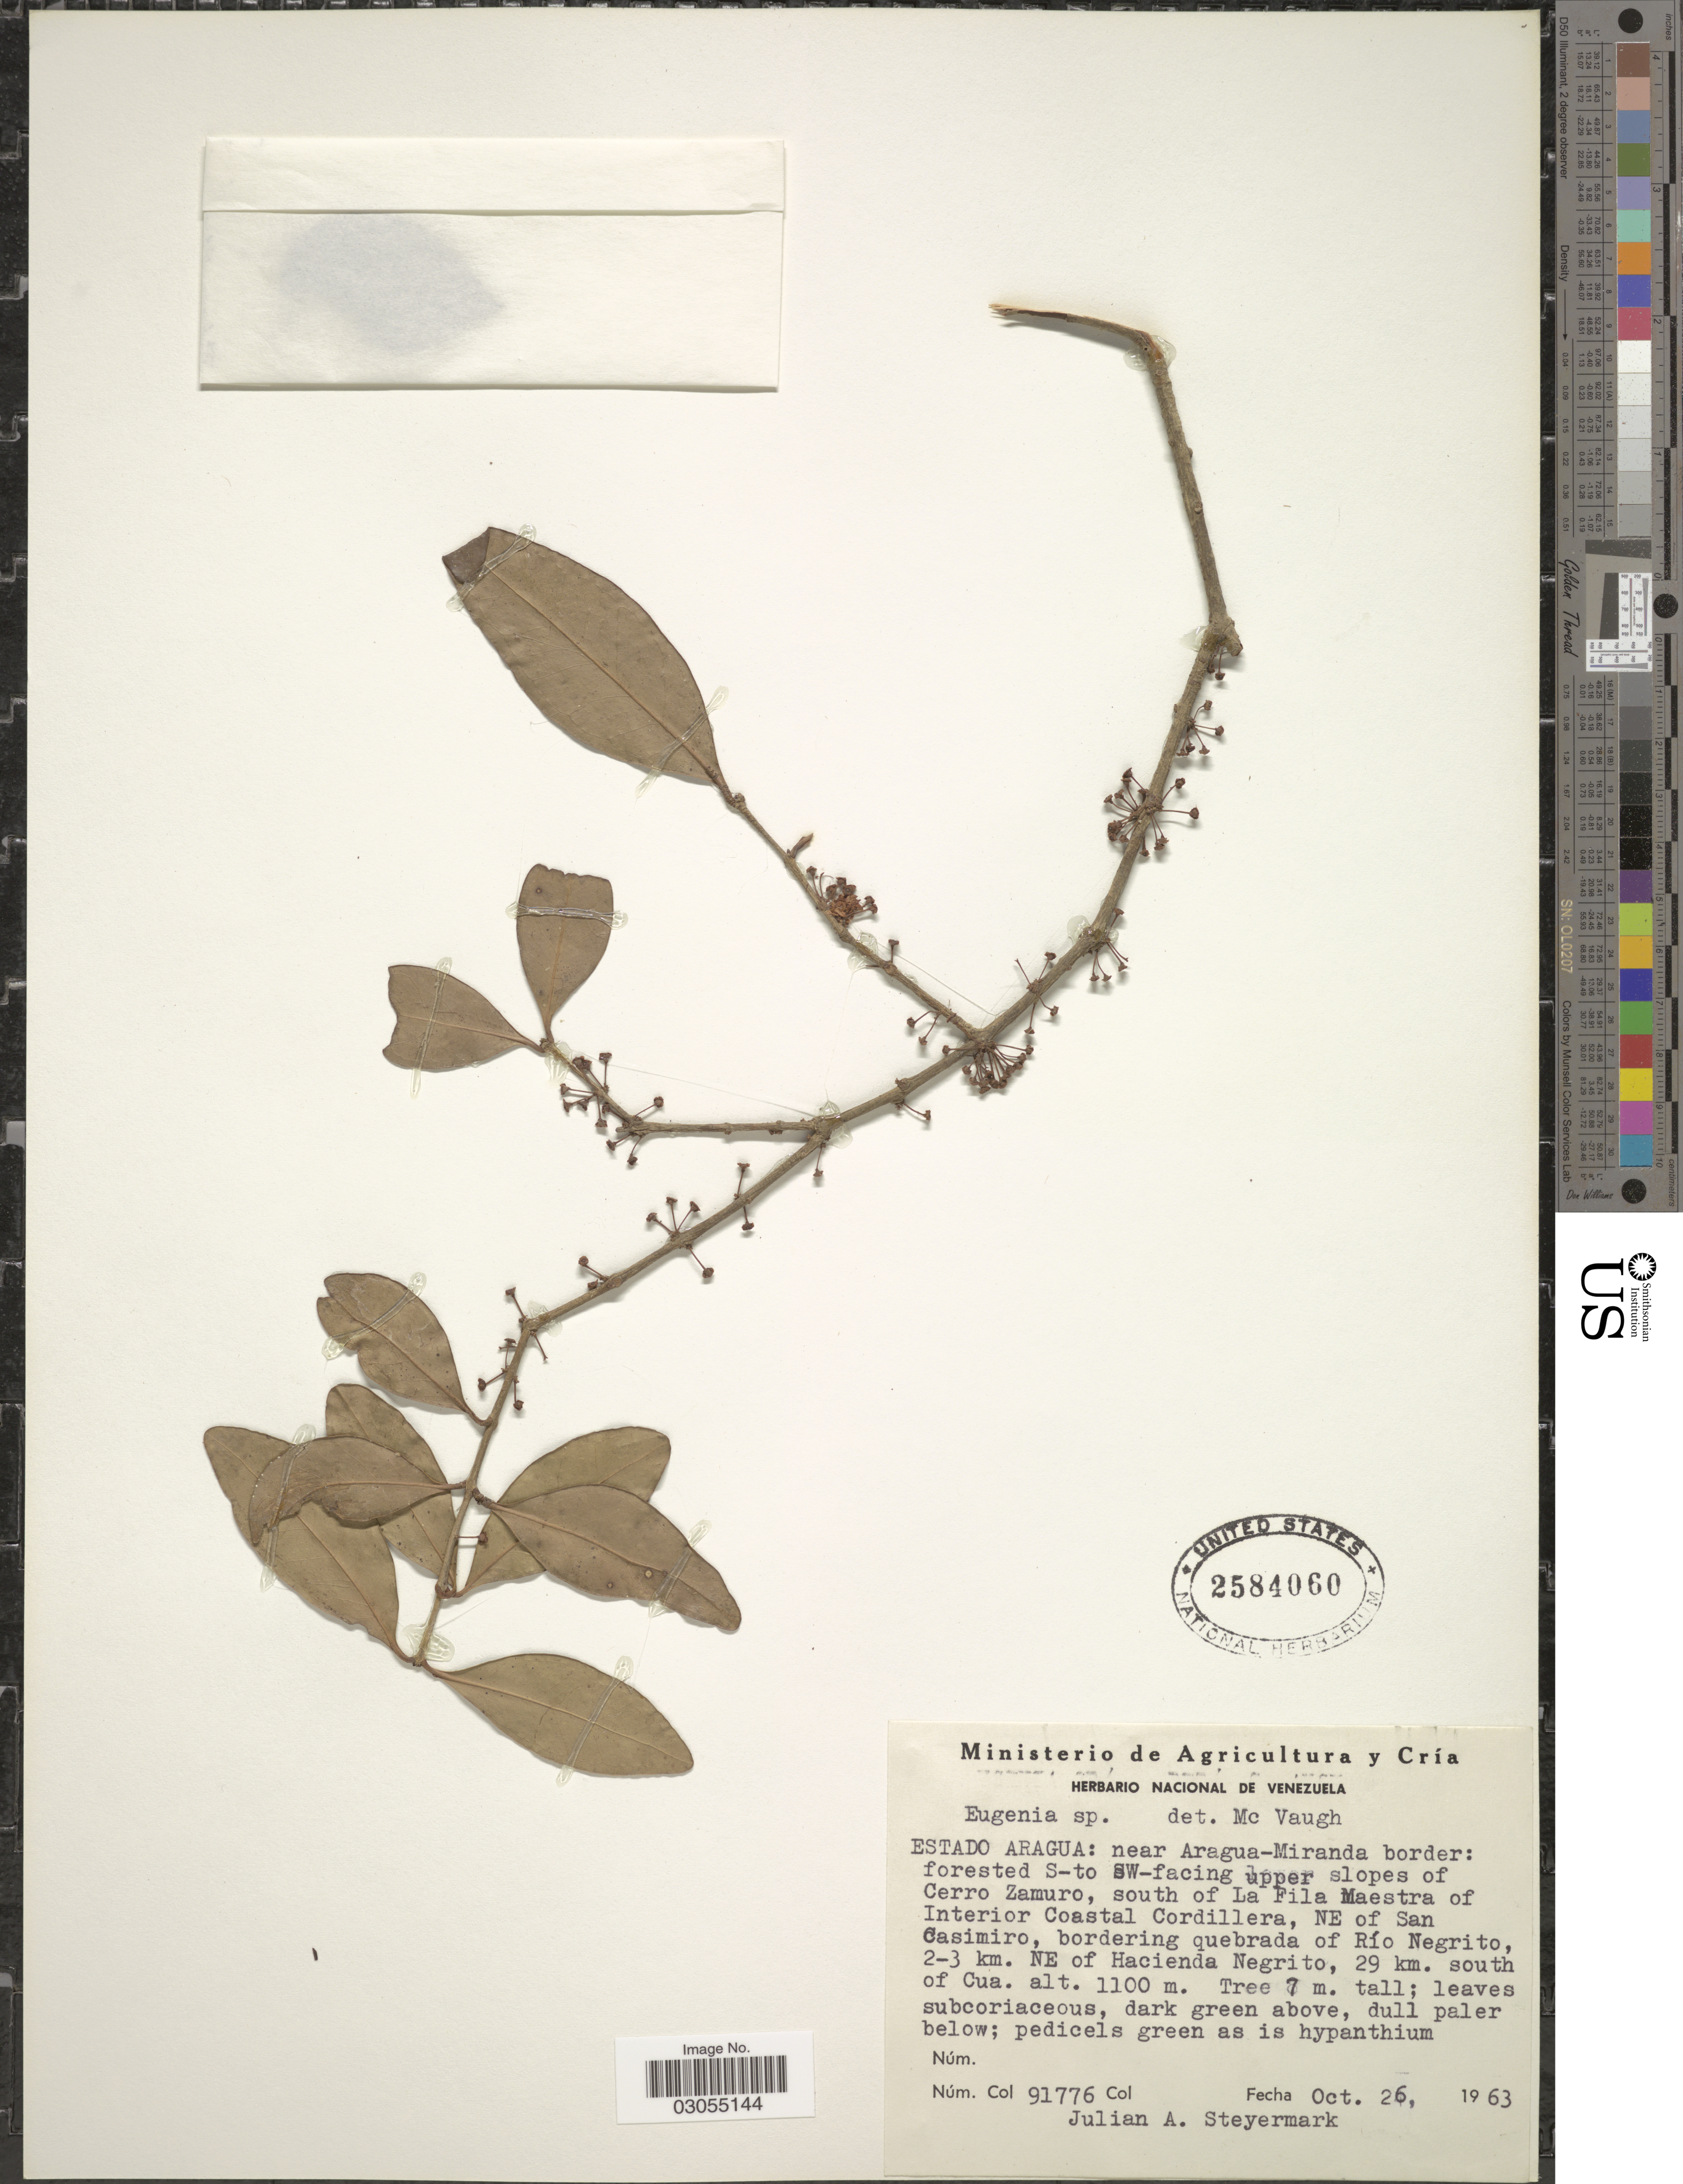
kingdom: Plantae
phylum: Tracheophyta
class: Magnoliopsida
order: Myrtales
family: Myrtaceae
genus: Eugenia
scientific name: Eugenia sp.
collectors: J. Steyermark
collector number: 91776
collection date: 1963-10-26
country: Venezuela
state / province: Aragua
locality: Near Aragua-Miranda border: forested S-to SW-facing upper slopes of Cerro Zamuro, south of La Fila Maestra of Interior Coastal Cordillera, NE of San Casimiro, bordering quebrada of Río Negrito, 2-3 km. NE of Hacienda Negrito, 29 km. south of Cua.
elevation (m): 1100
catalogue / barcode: US 2584060